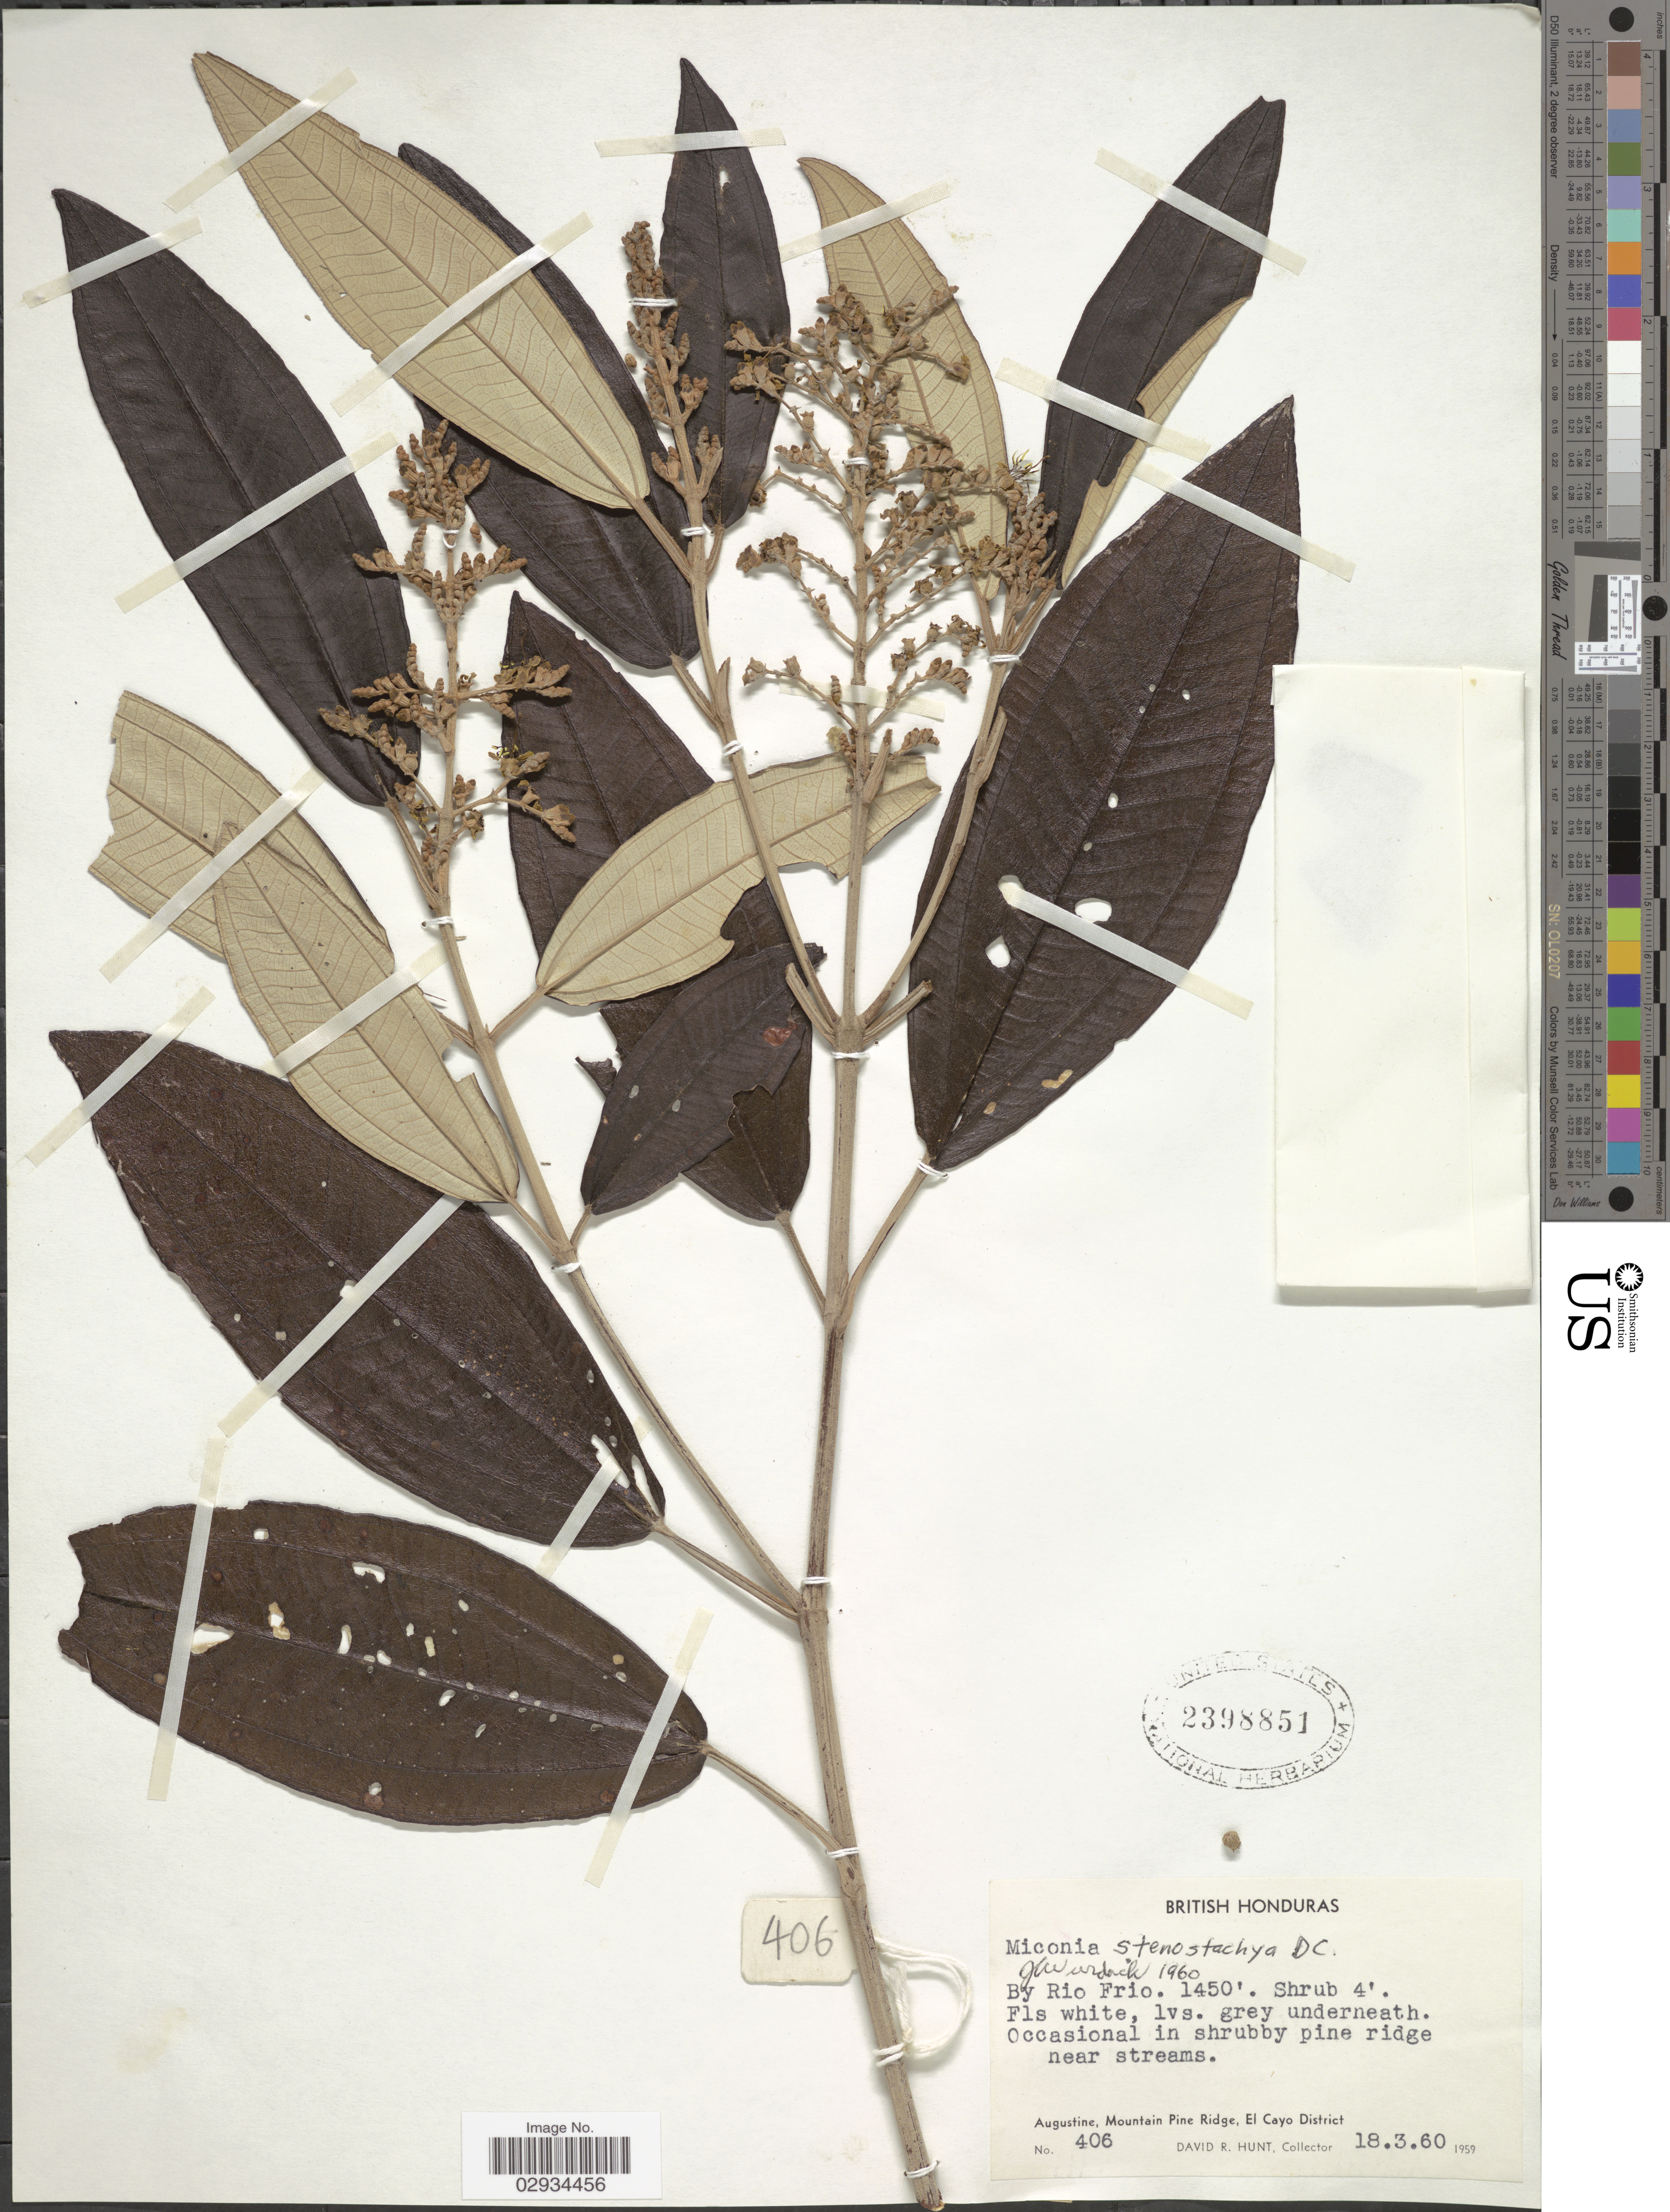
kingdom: Plantae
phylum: Tracheophyta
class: Magnoliopsida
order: Myrtales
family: Melastomataceae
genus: Miconia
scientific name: Miconia stenostachya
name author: DC.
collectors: D. Hunt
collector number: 406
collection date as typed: Transcribed d/m/y: 18/3/60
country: Belize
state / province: Cayo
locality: British Honduras. Rio Frio. Augustine, Mountainn Pine Ridge, El Cayo District.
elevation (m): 442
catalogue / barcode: US 2398851